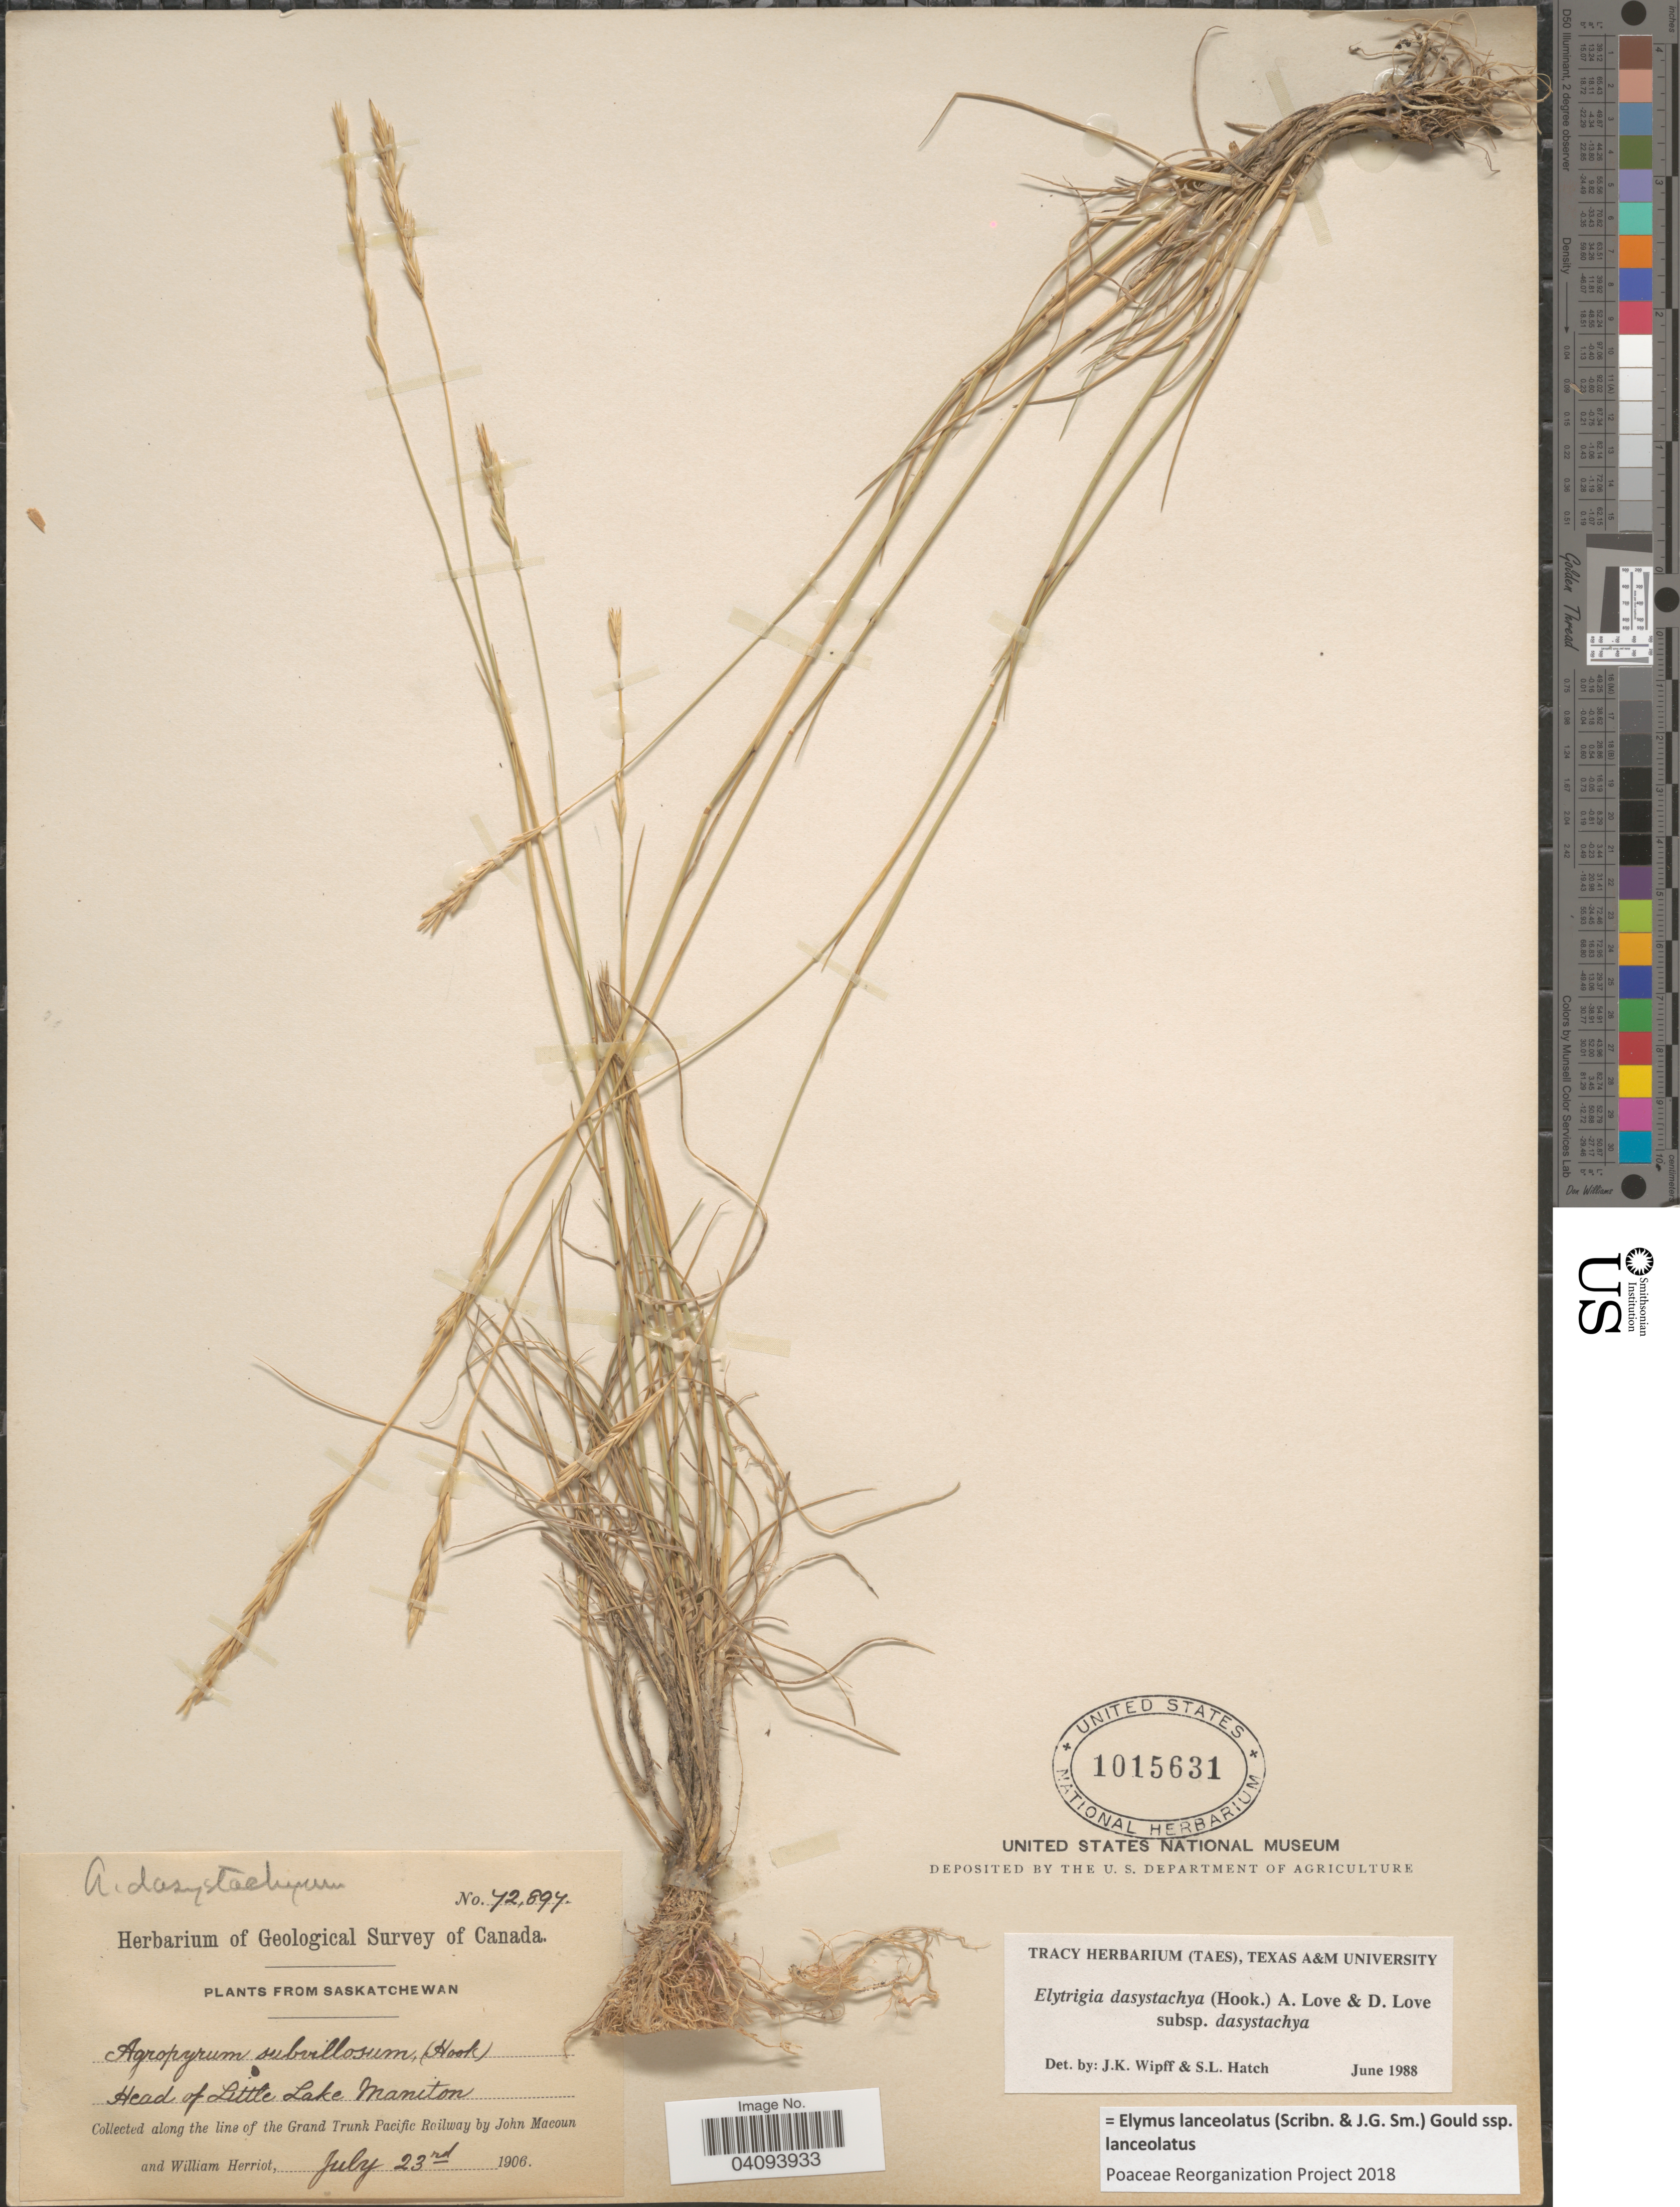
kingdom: Plantae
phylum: Tracheophyta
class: Liliopsida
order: Poales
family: Poaceae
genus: Elymus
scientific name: Elymus lanceolatus subsp. lanceolatus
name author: (Scribn. & J.G. Sm.) Gould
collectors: J. Macoun & W. Herriot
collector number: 72897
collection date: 1906-07-23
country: Canada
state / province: Saskatchewan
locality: Geological Survey of Canada. Head of Little Lake Maniton. Along the line of the Grand Trunk Pacific Railway.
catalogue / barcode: US 1015631